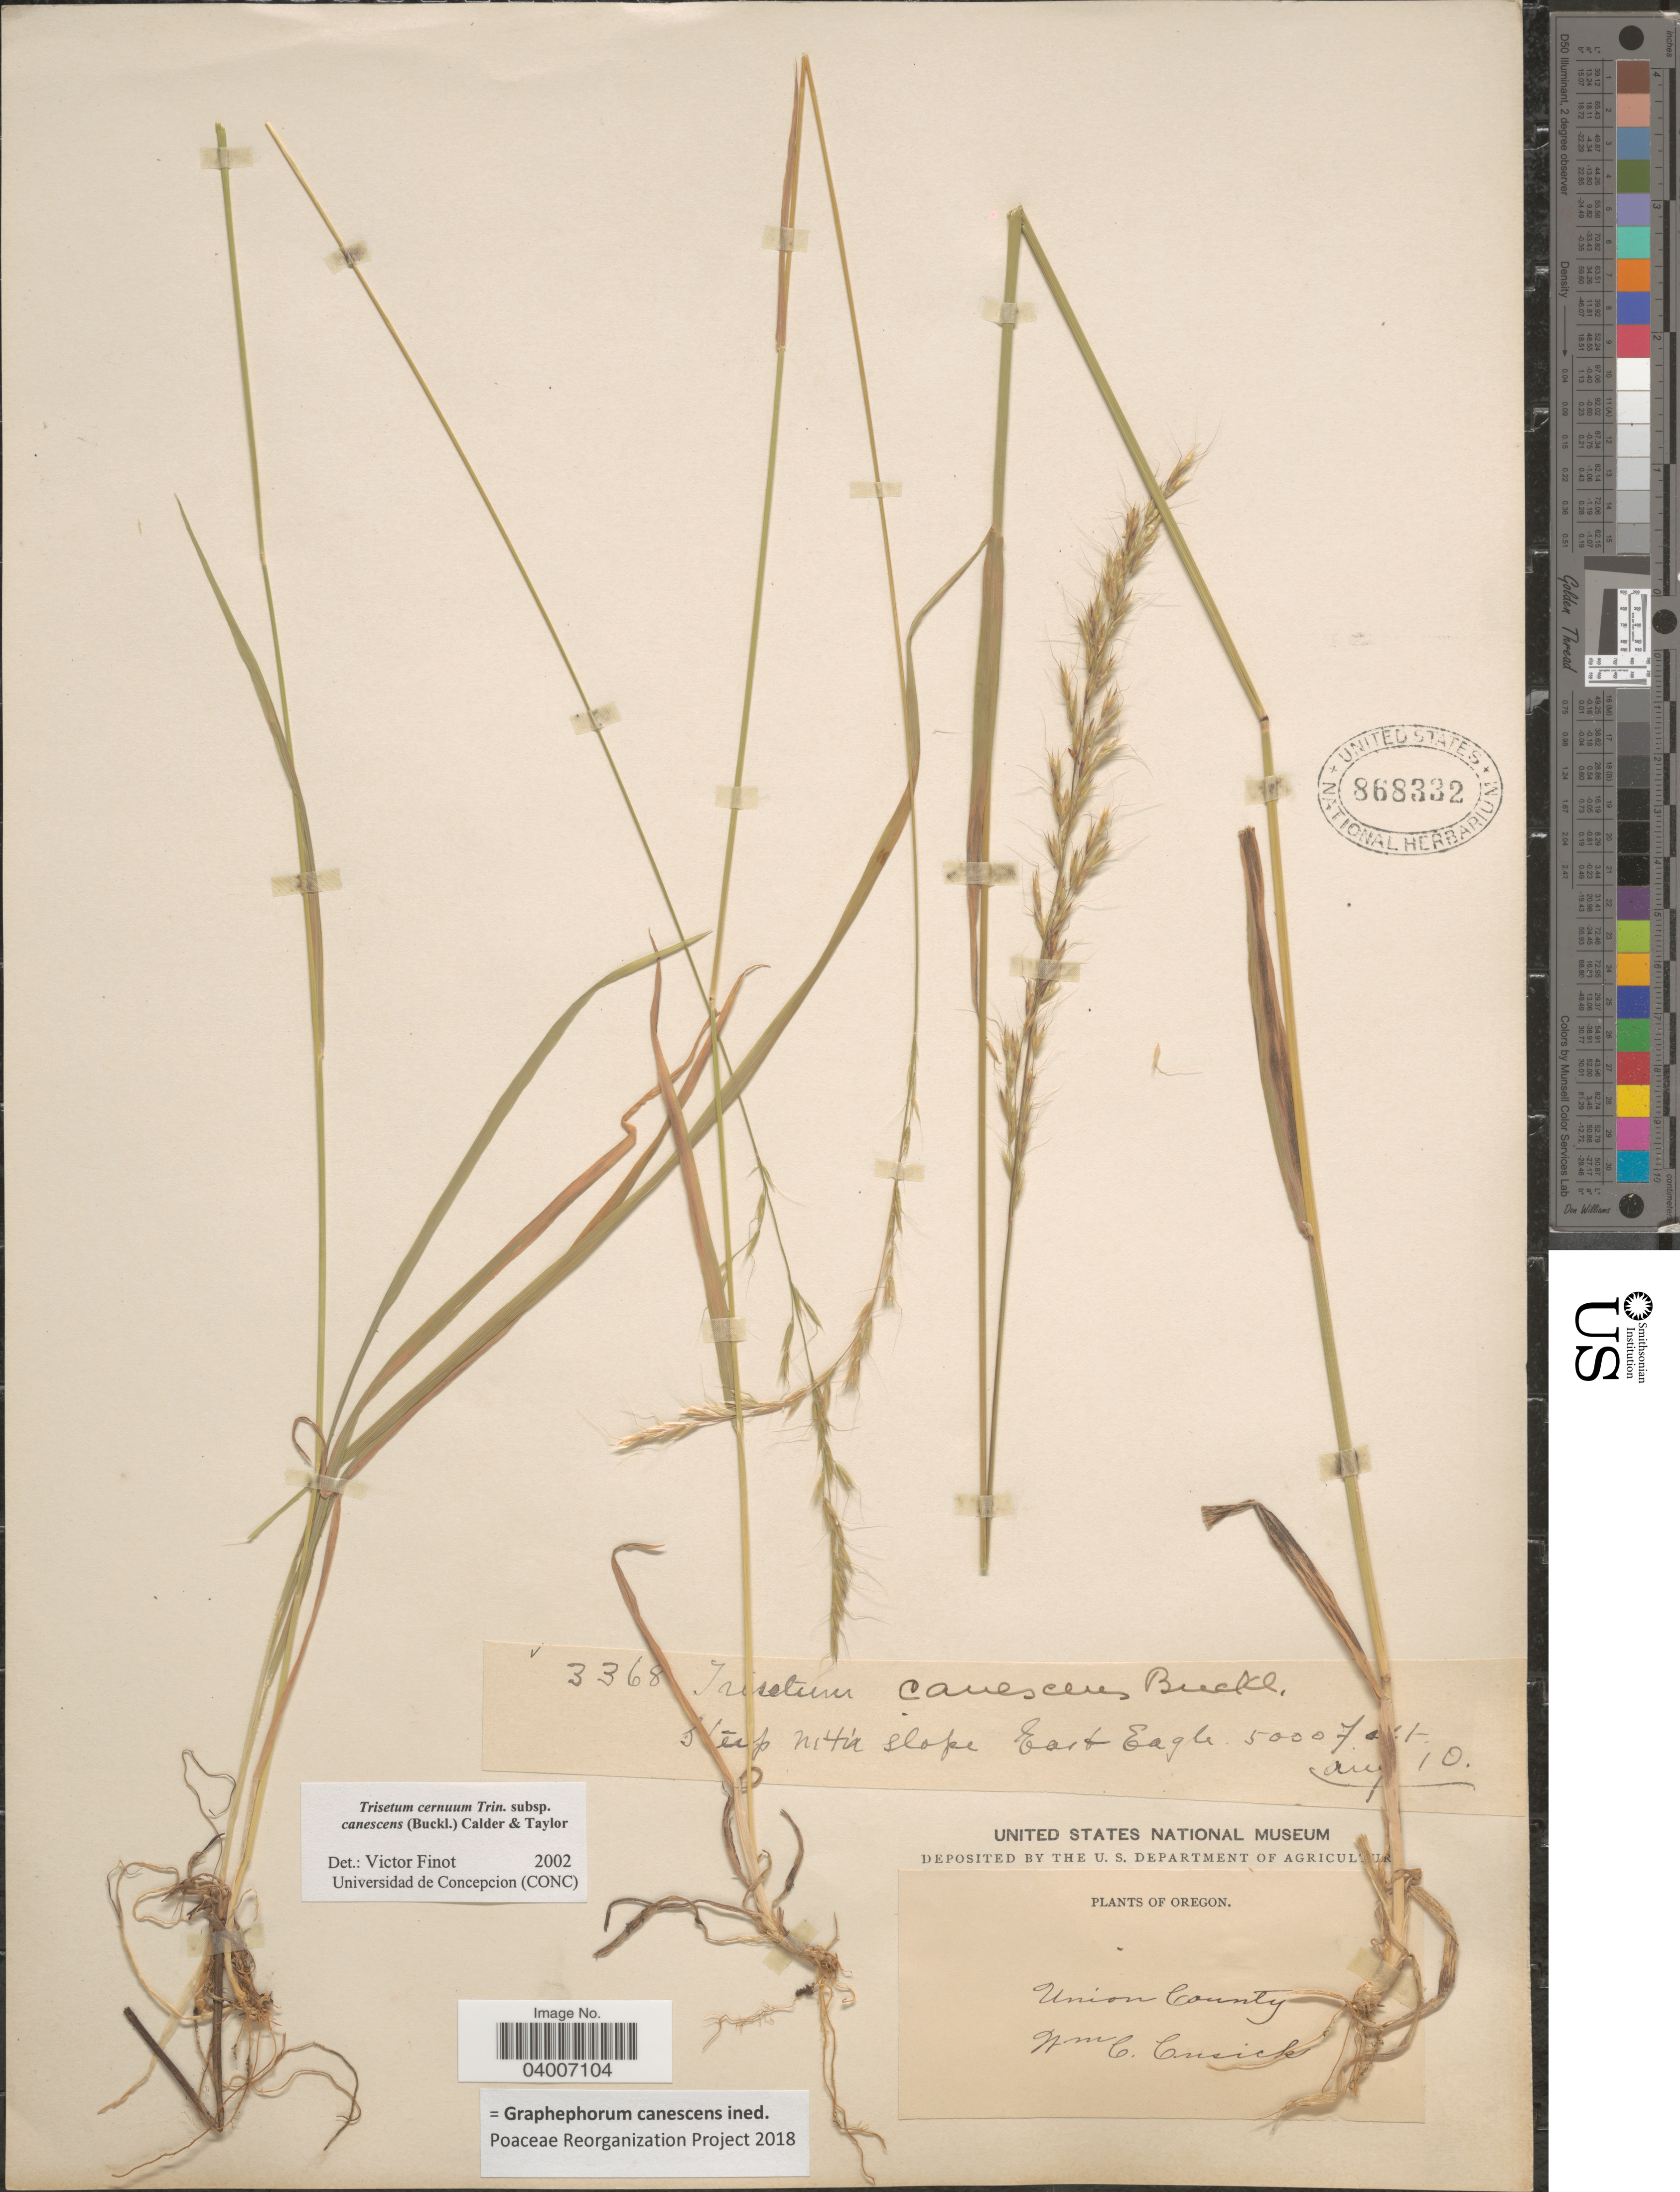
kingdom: Plantae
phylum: Tracheophyta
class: Liliopsida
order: Poales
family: Poaceae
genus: Graphephorum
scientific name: Graphephorum canescens ined.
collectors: W. C. Cusick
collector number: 3368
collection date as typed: Transcribed d/m/y: /8/10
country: United States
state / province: Oregon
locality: East Eagle. Union County.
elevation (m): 1524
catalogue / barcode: US 868332